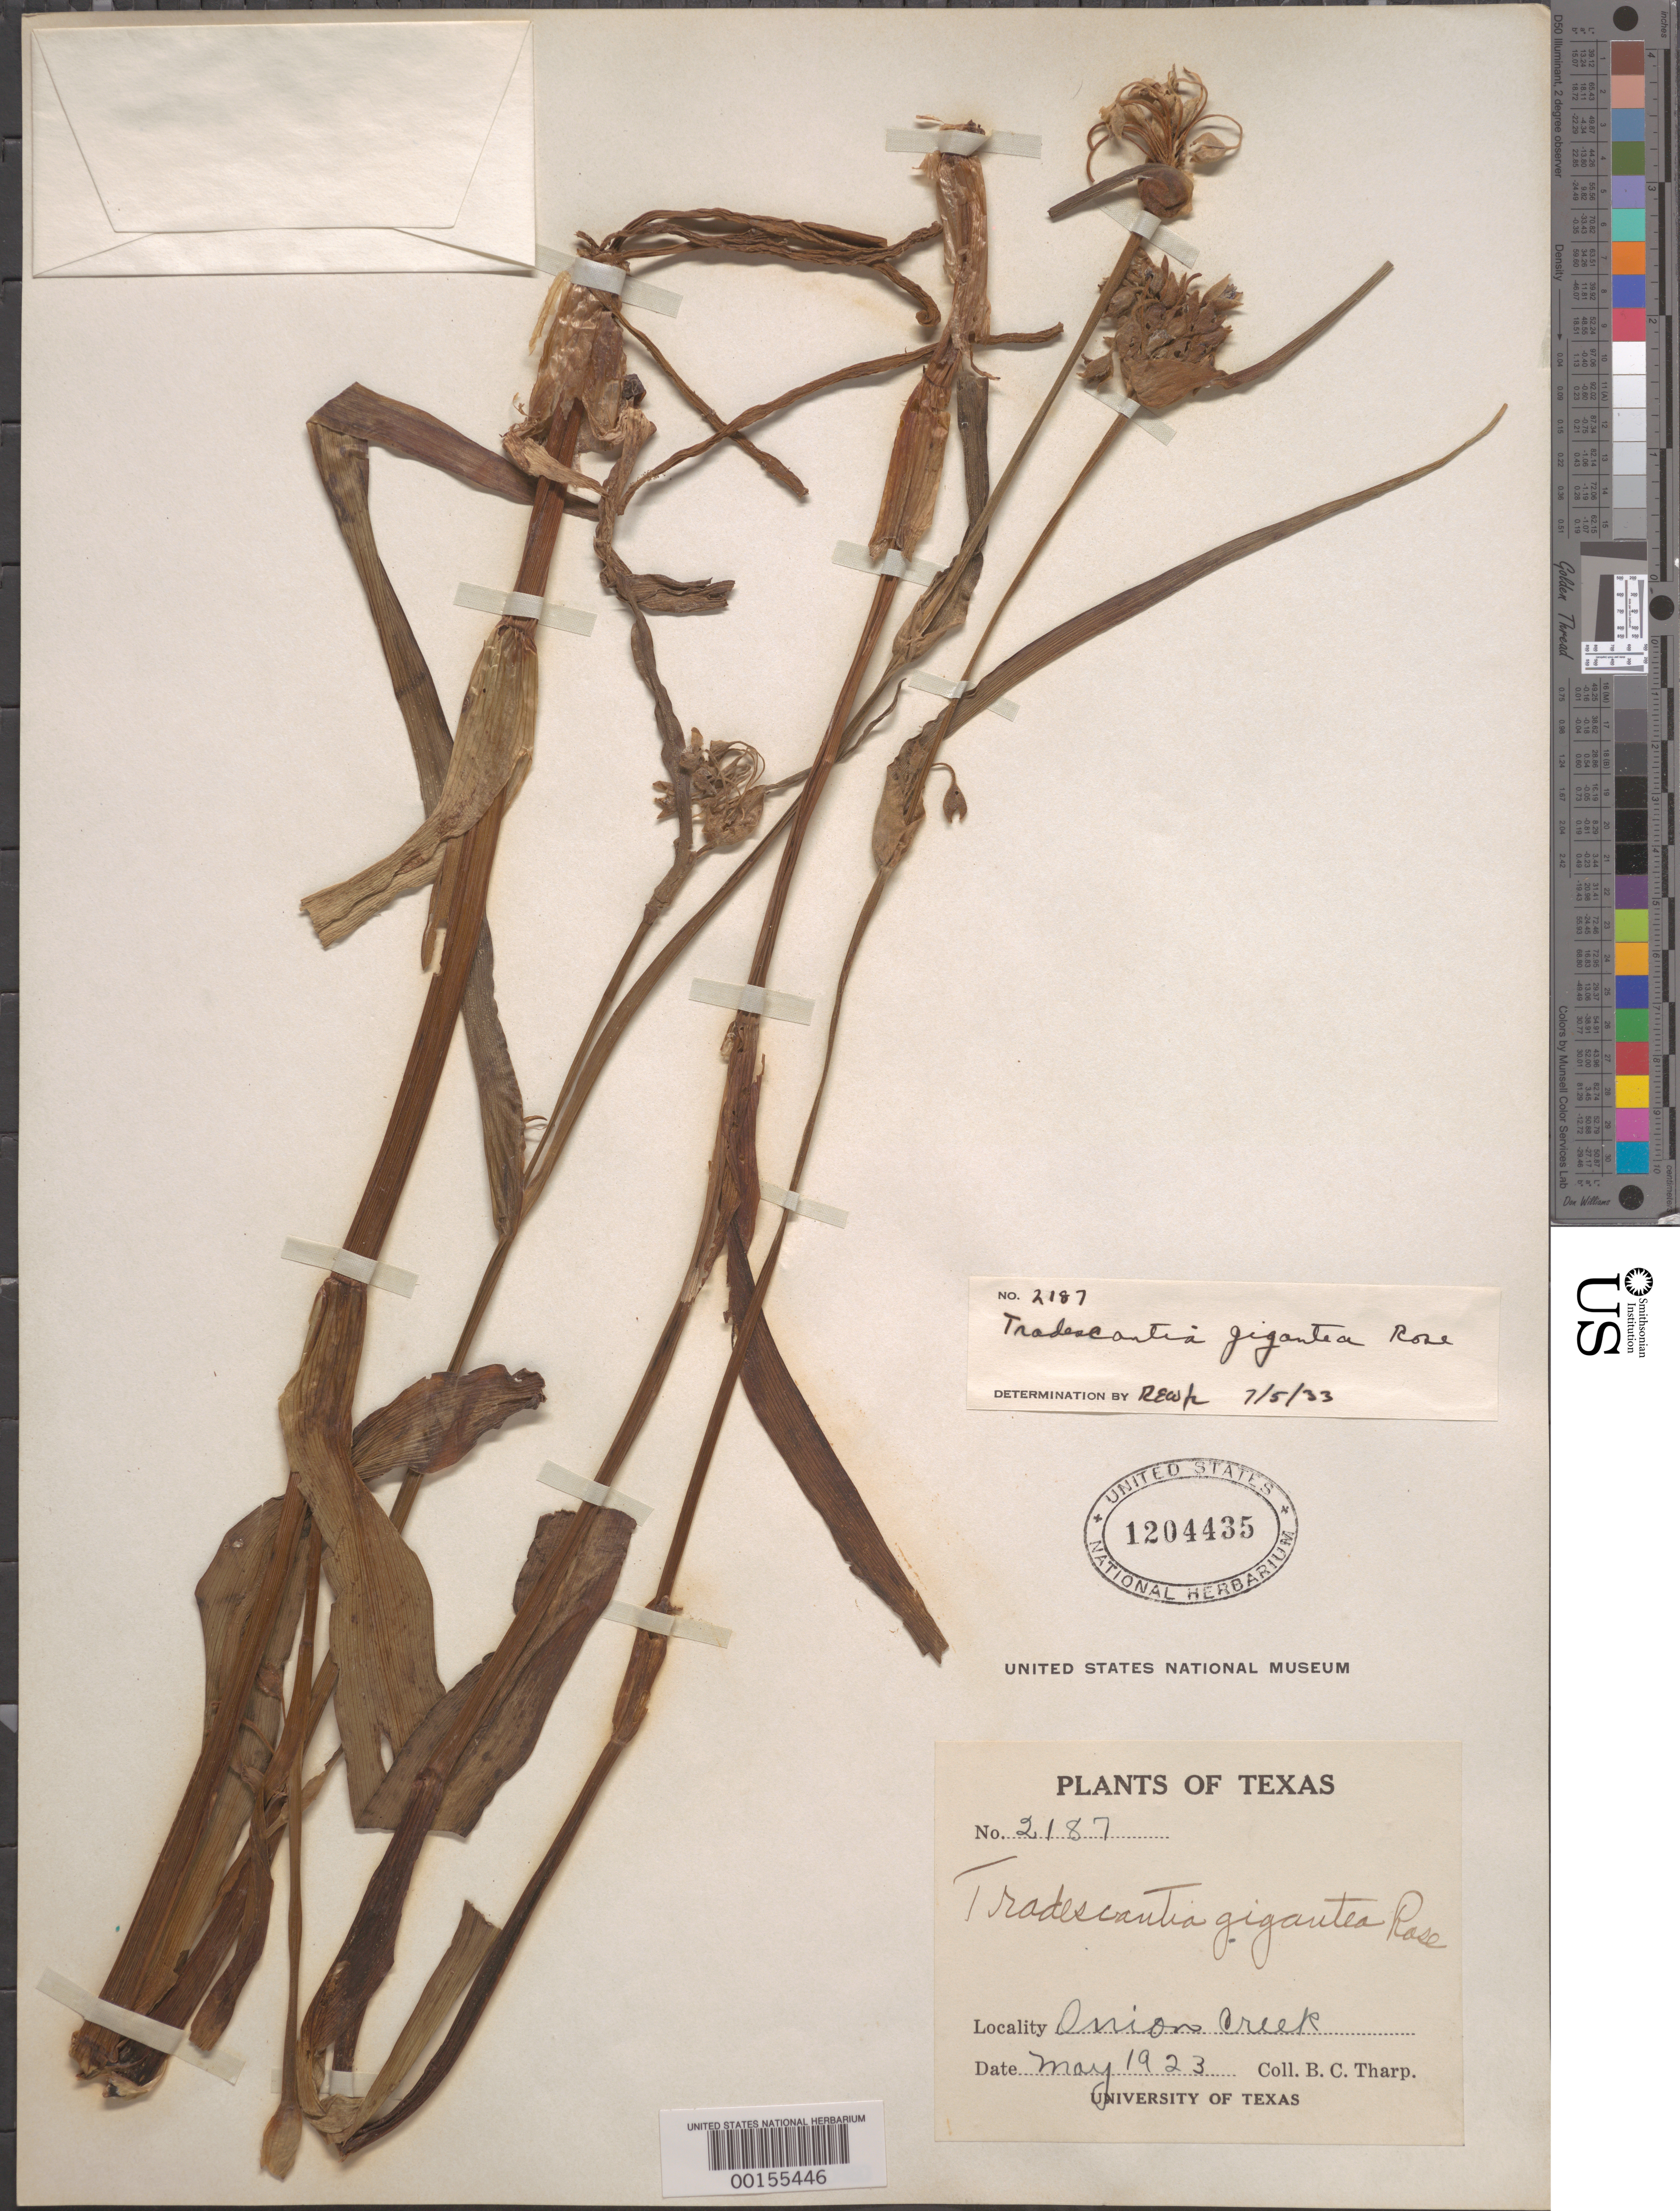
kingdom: Plantae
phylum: Tracheophyta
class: Liliopsida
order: Commelinales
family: Commelinaceae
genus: Tradescantia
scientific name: Tradescantia gigantea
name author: Rose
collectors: B. C. Tharp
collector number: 2187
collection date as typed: May 1923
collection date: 1923-05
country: United States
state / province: Texas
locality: Onion creek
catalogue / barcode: US 1204435